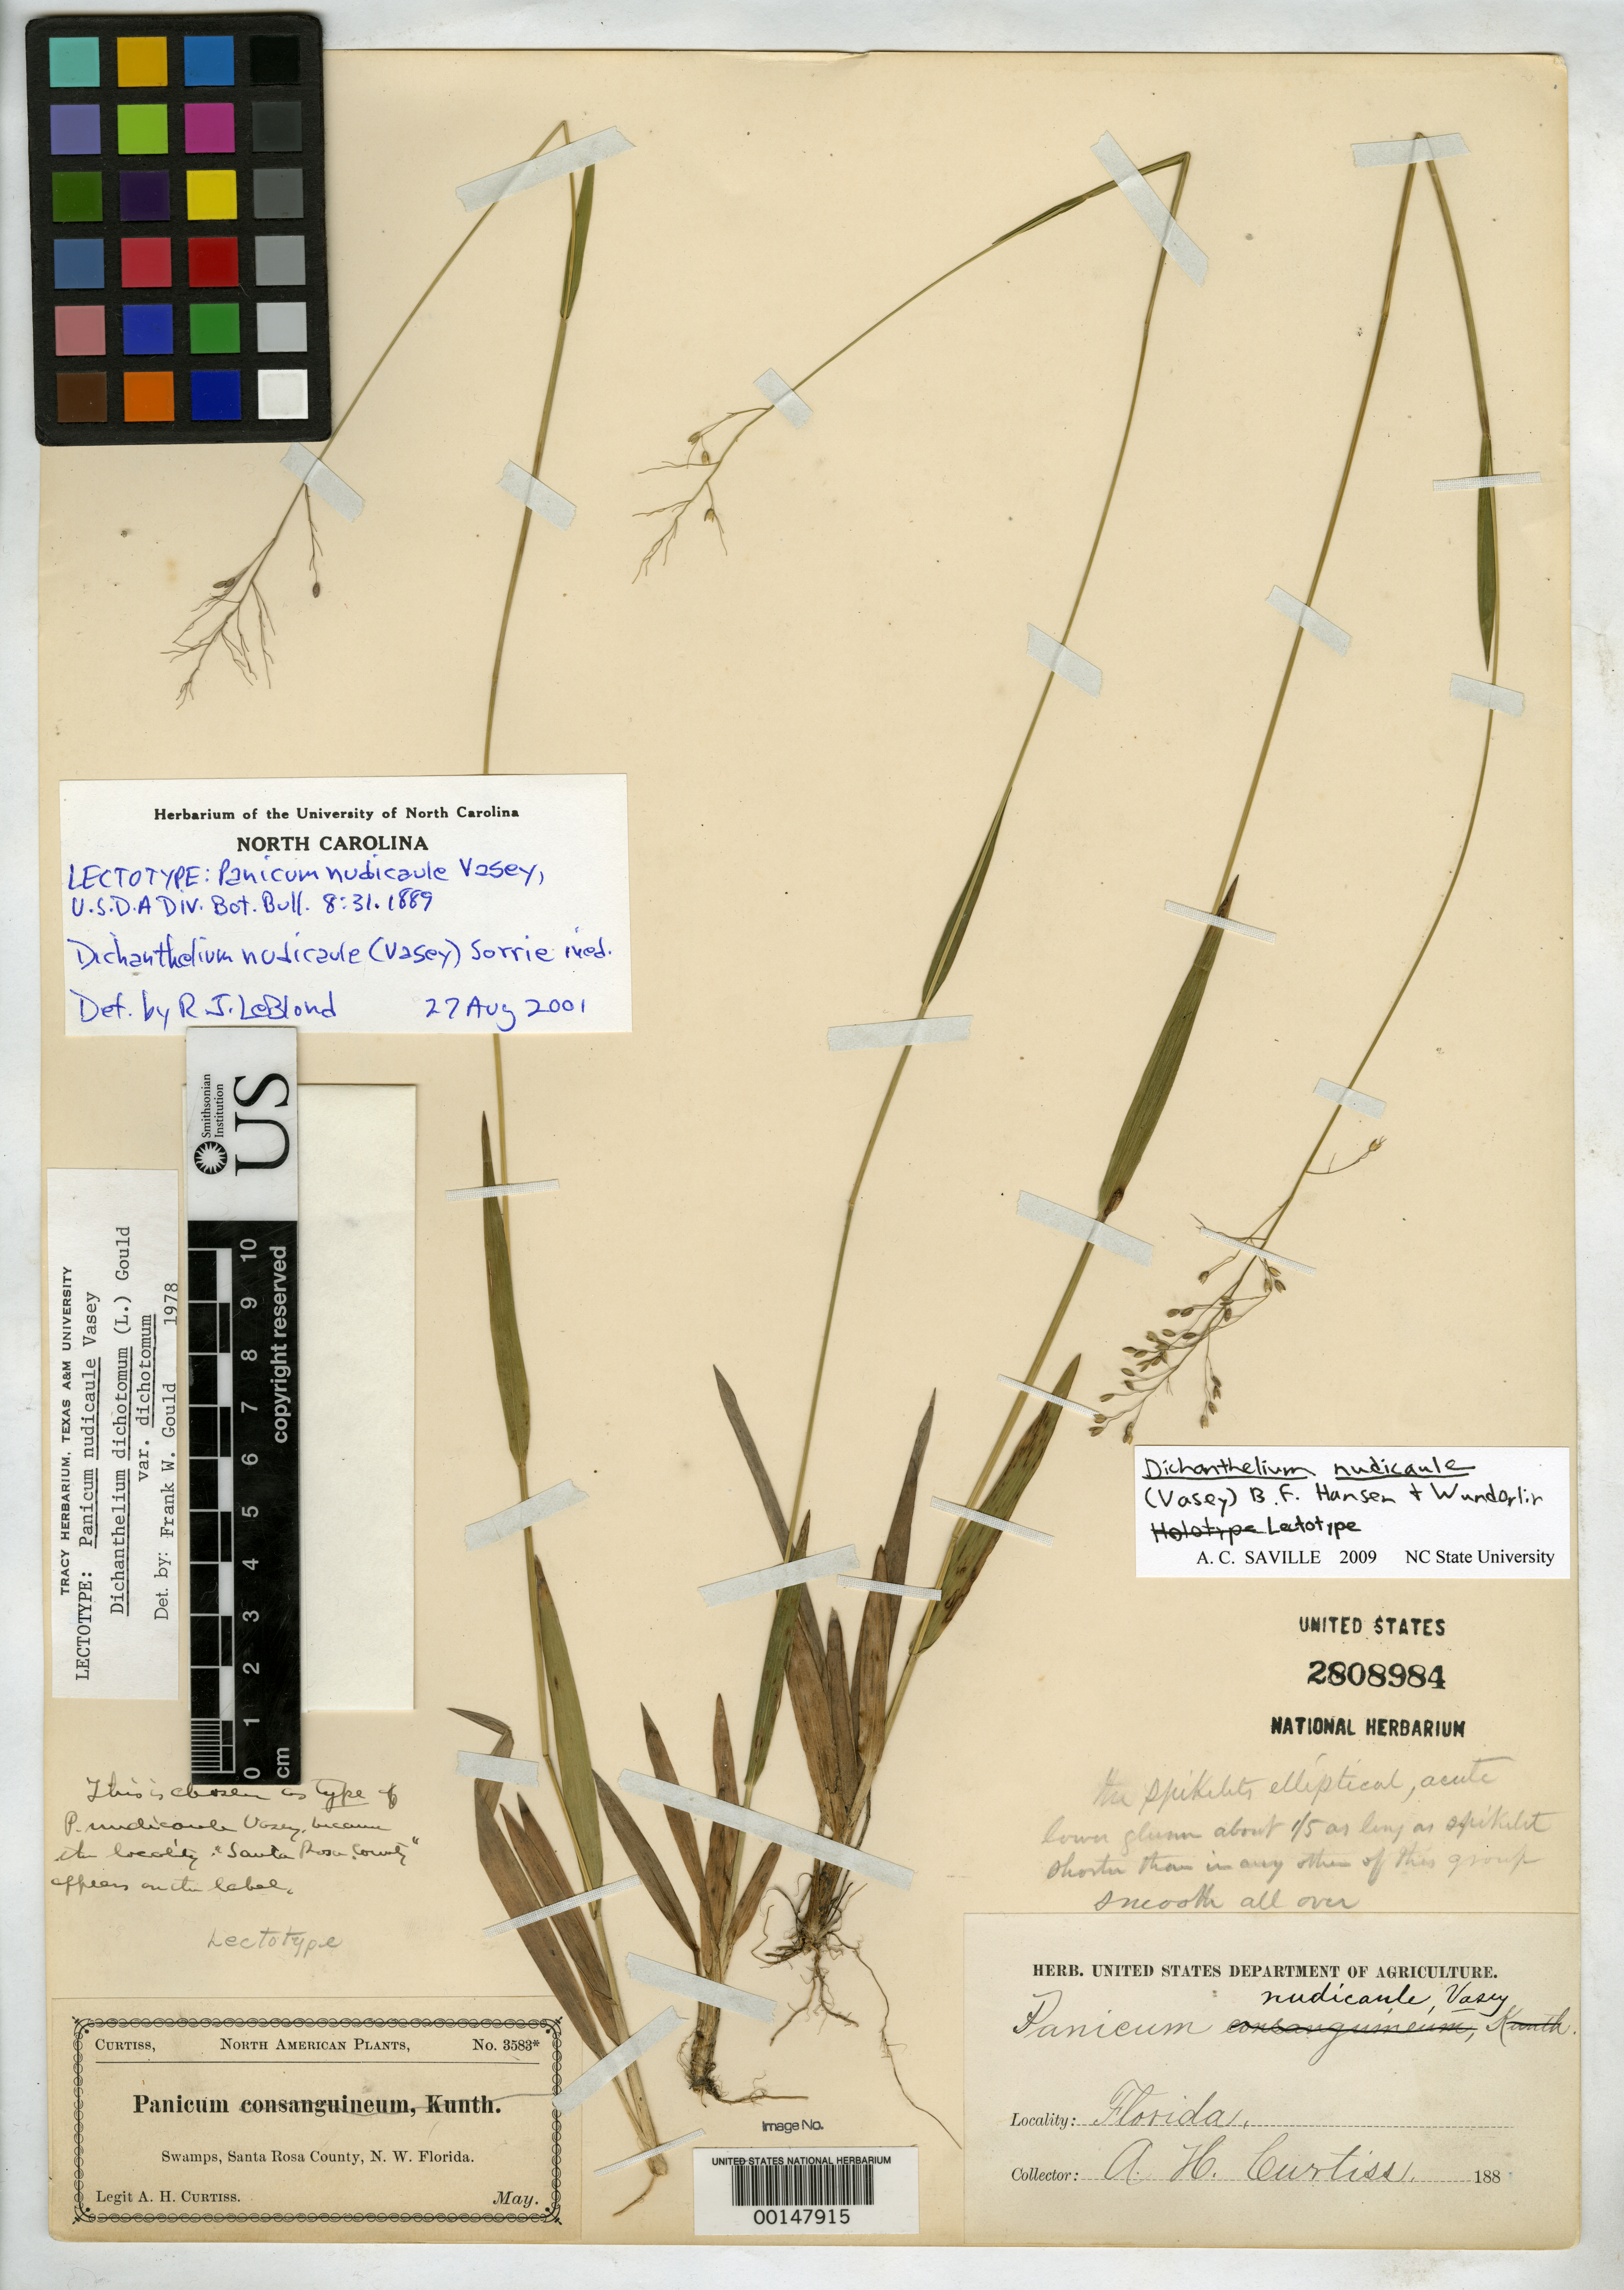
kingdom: Plantae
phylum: Tracheophyta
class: Liliopsida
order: Poales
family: Poaceae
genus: Panicum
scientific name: Panicum nudicaule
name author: Vasey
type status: Lectotype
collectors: A. H. Curtiss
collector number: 3583*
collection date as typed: May 188-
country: United States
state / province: Florida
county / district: Santa Rosa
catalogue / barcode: US 2808984